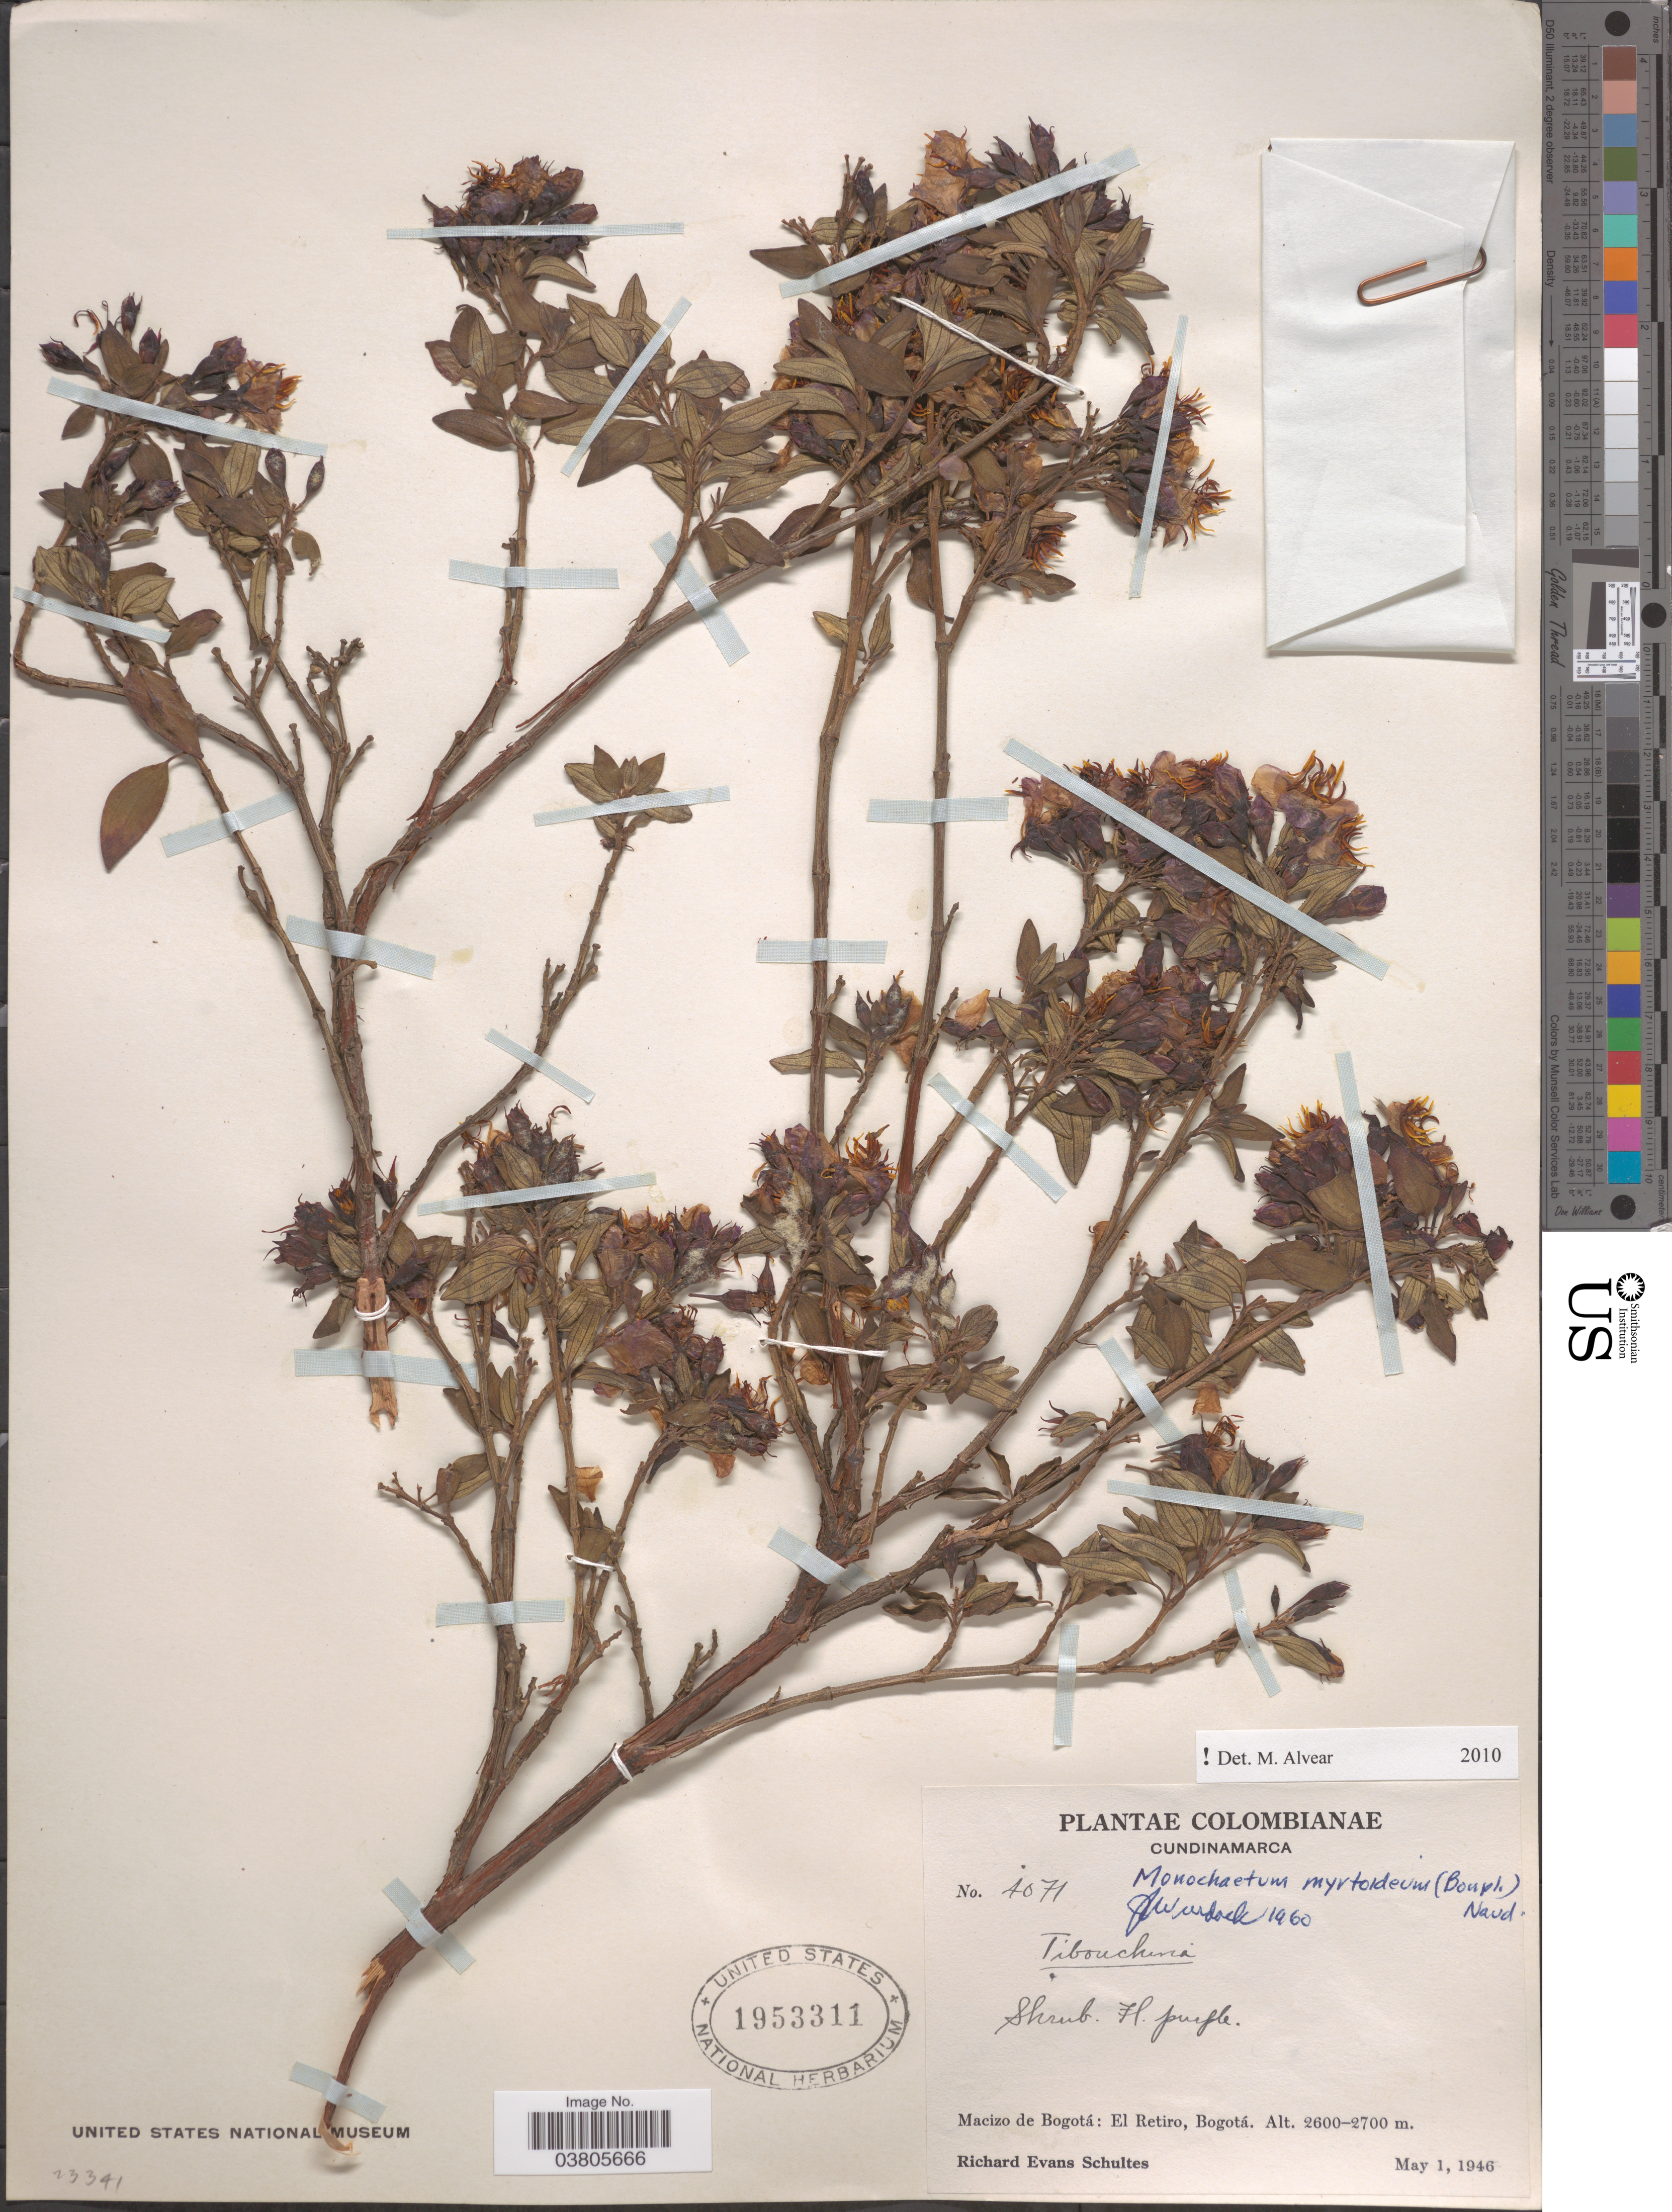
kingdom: Plantae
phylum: Tracheophyta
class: Magnoliopsida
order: Myrtales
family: Melastomataceae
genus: Monochaetum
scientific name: Monochaetum myrtoideum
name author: Naudin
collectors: R. E. Schultes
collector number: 4071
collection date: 1946-05-01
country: Colombia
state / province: Cundinamarca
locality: Macizo de Bogotá: El Retiro, Bogotá.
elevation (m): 2600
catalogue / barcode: US 1953311